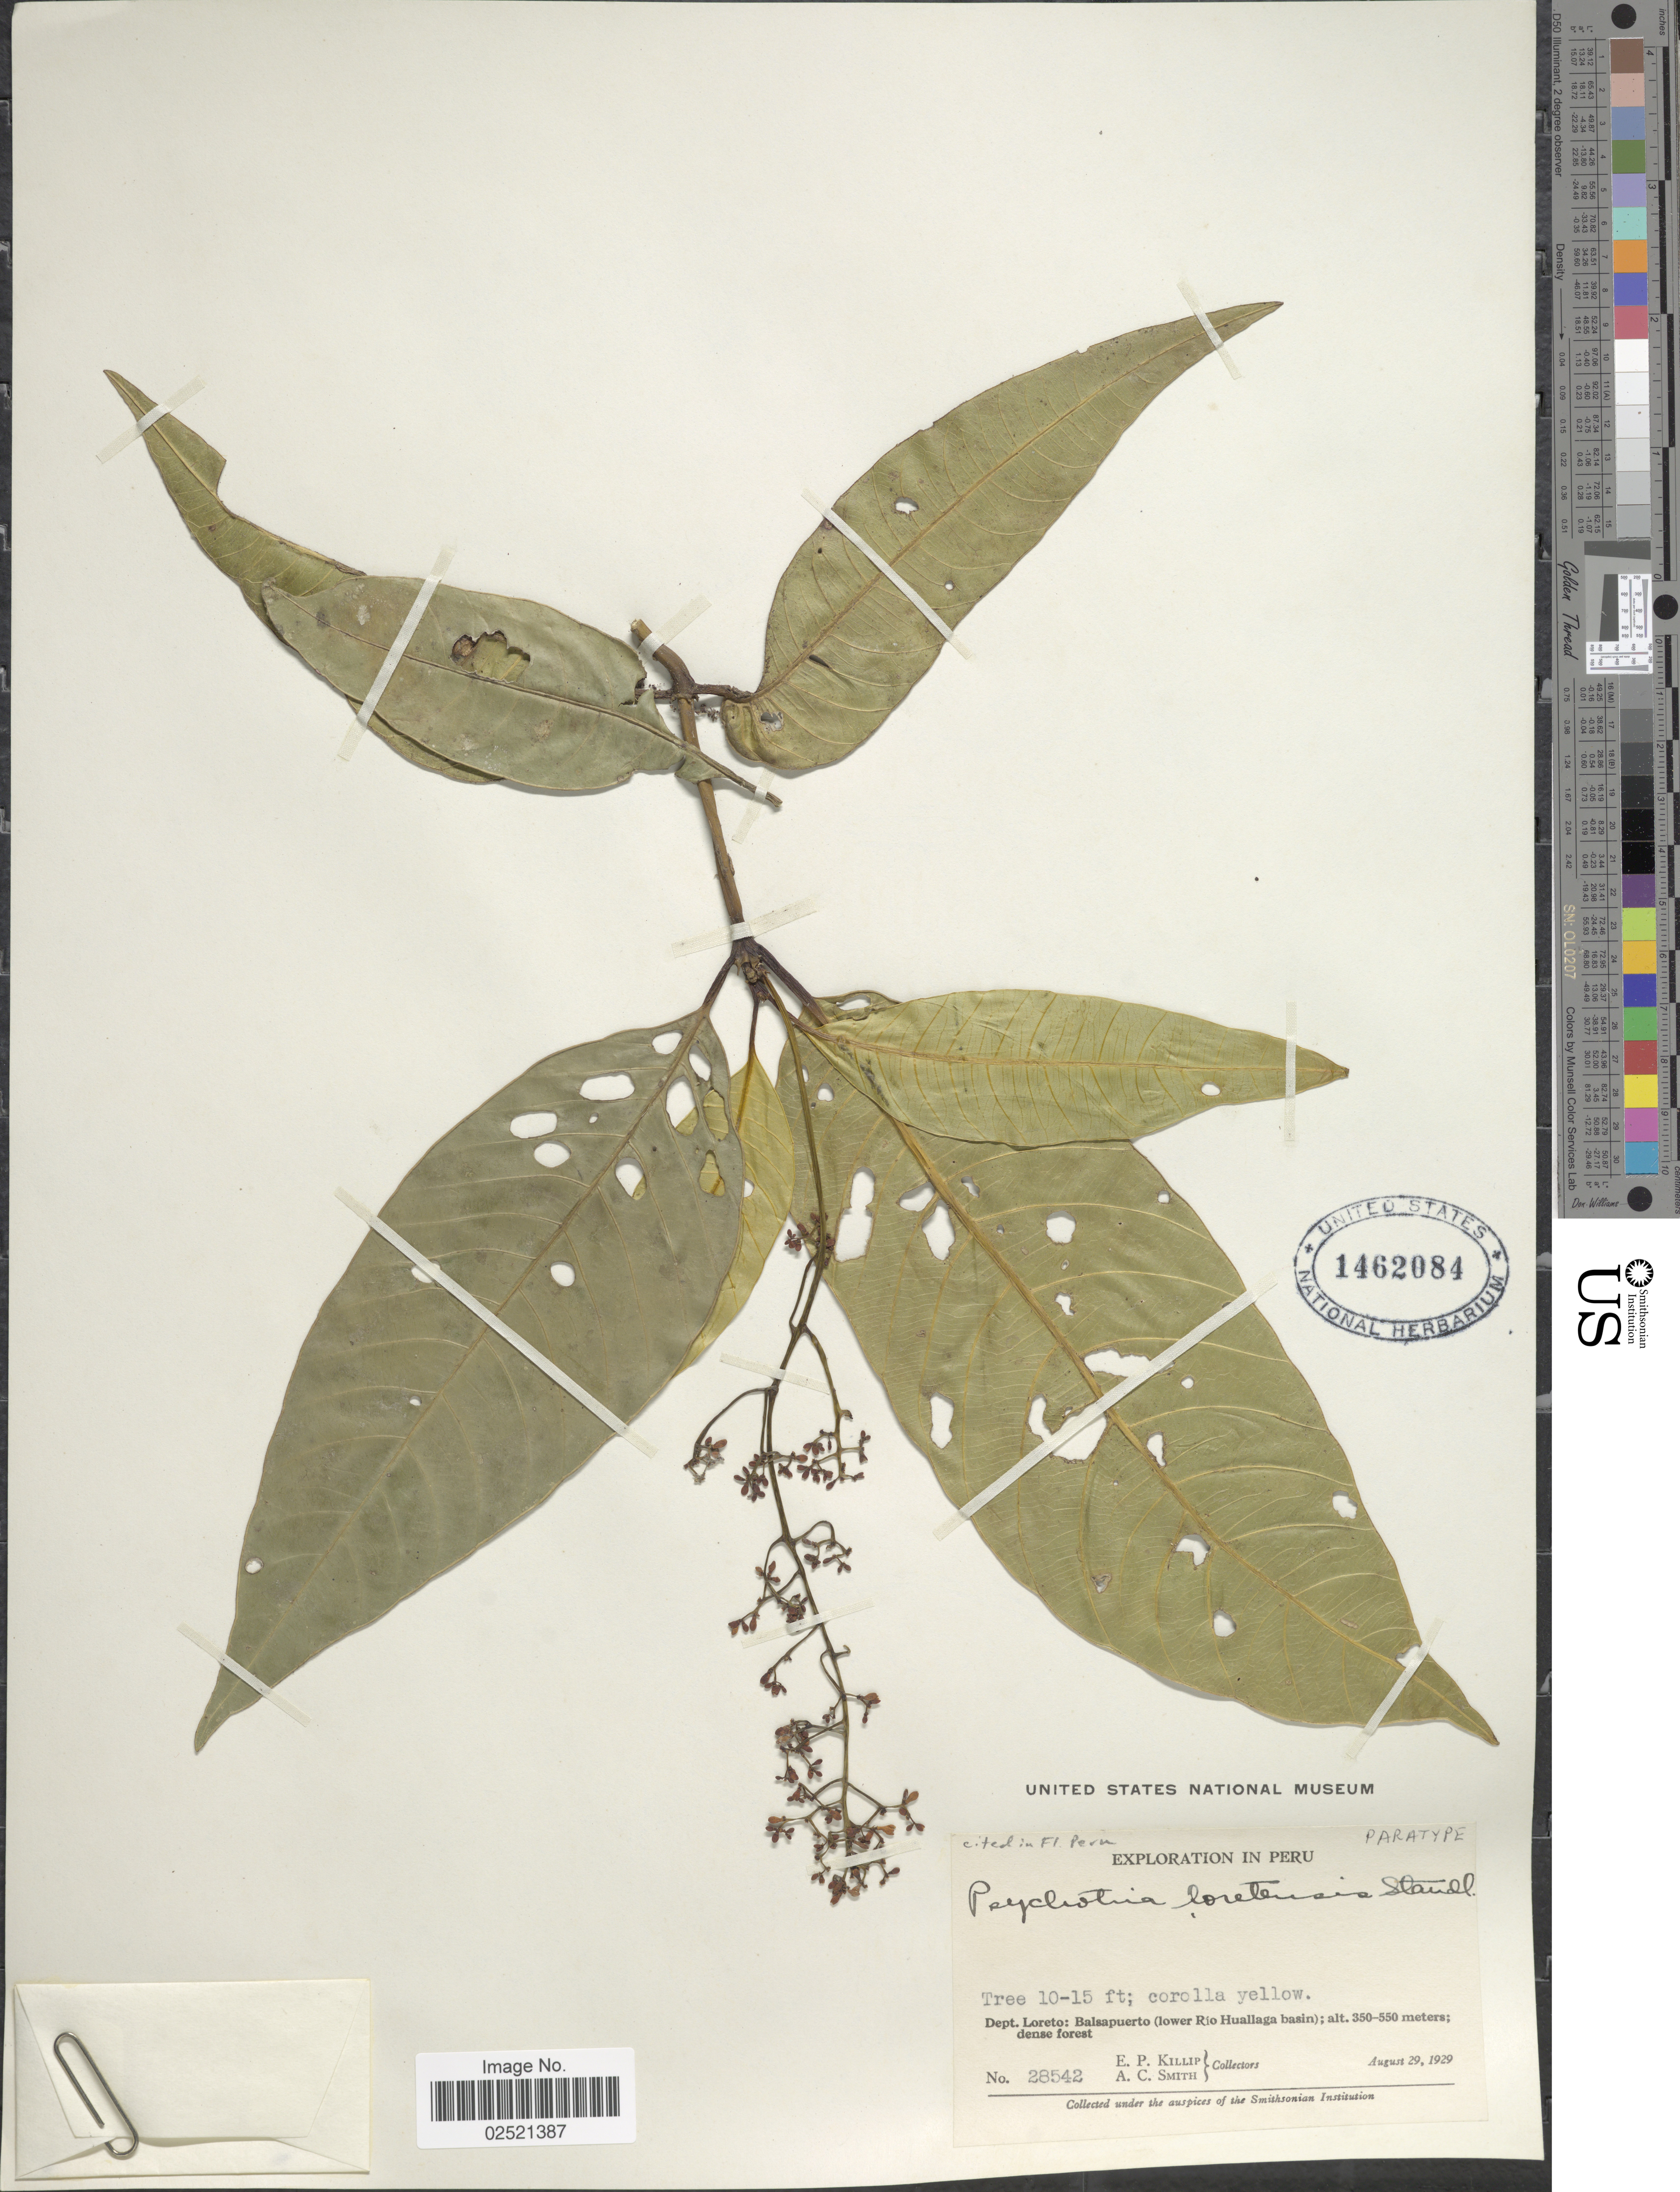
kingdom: Plantae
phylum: Tracheophyta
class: Magnoliopsida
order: Gentianales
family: Rubiaceae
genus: Psychotria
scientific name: Psychotria loretensis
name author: Standl.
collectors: E. P. Killip & A. C. Smith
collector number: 28542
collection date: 1929-08-29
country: Peru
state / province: Loreto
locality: Balsapuerto (lower Rio Huallaga basin).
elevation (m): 350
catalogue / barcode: US 1462084